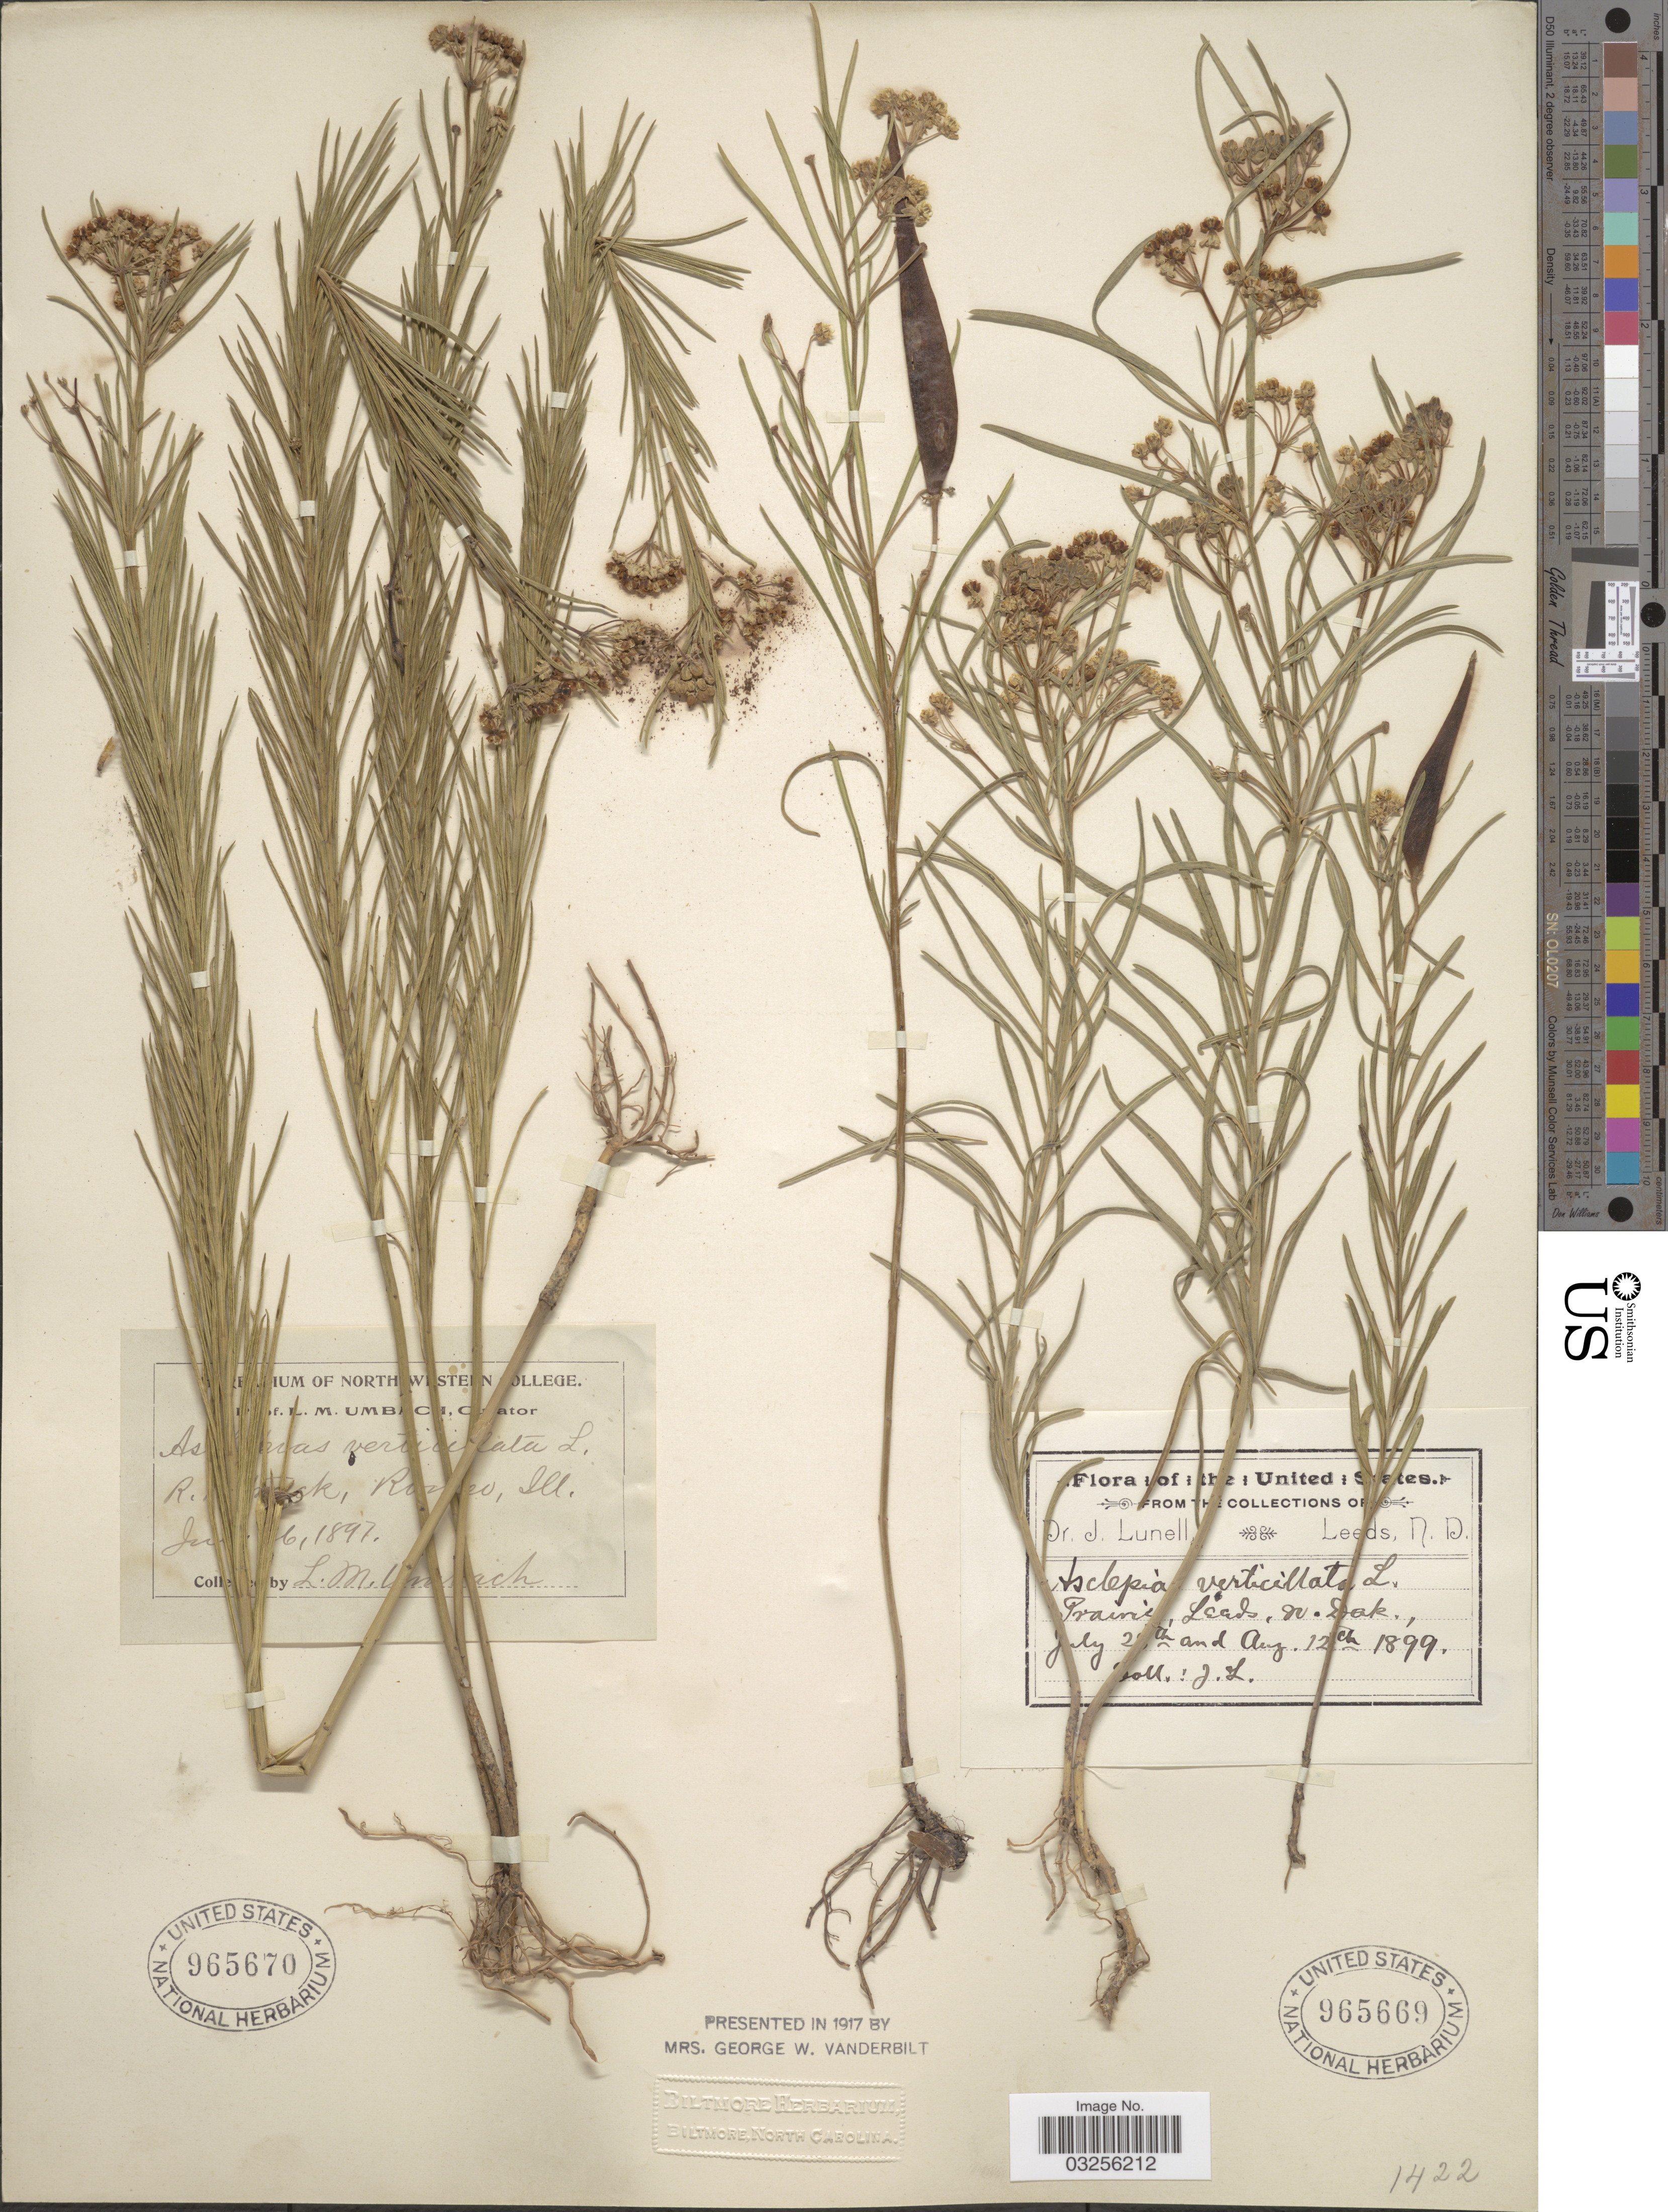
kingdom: Plantae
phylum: Tracheophyta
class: Magnoliopsida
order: Gentianales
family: Apocynaceae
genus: Asclepias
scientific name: Asclepias verticillata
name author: L.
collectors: J. Lunell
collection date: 1899-07-02/1899-08-12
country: United States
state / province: North Dakota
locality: Prairie, Leeds, N. Dak.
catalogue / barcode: US 965669